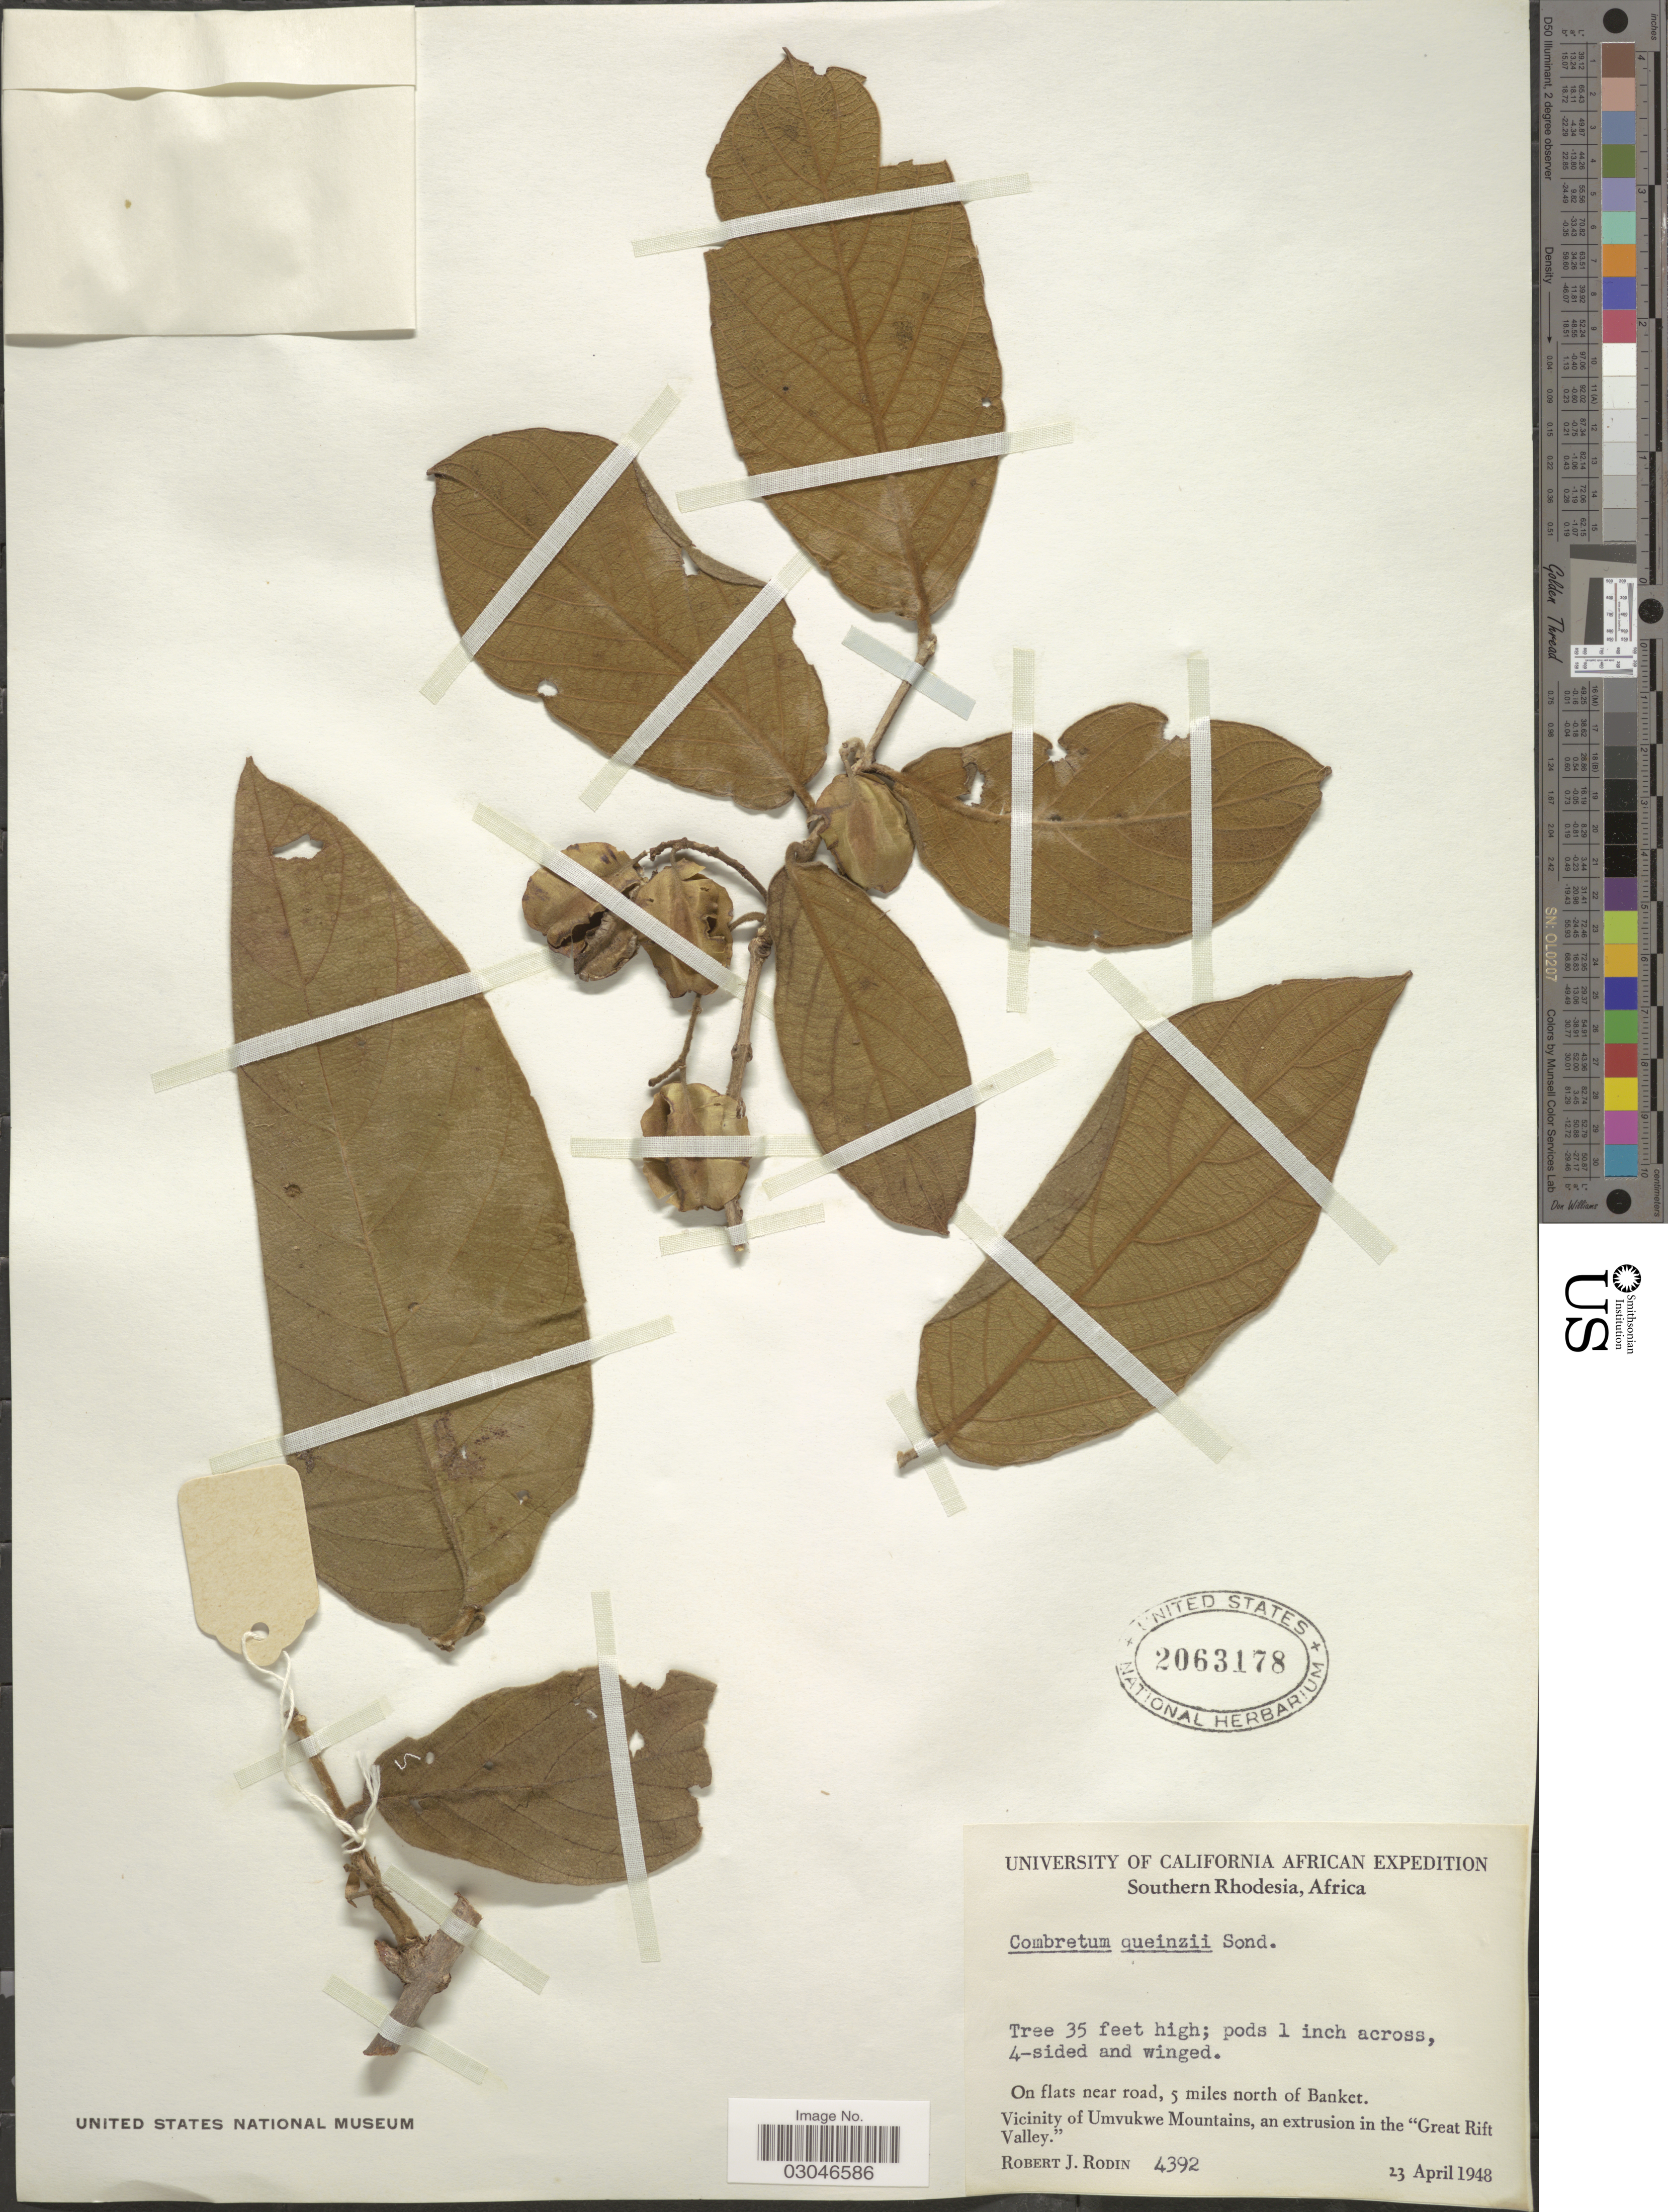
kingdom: Plantae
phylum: Tracheophyta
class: Magnoliopsida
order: Myrtales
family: Combretaceae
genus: Combretum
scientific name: Combretum gueinzii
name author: Sond.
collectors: R. J. Rodin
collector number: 4392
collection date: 1948-04-23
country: Zimbabwe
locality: Southern Rhodesia. On flats near road, 5 miles north of Banket. Vicinity of Umvukwe Mountains, an extrusion in the "Great Rift Valley.".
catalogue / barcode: US 2063178